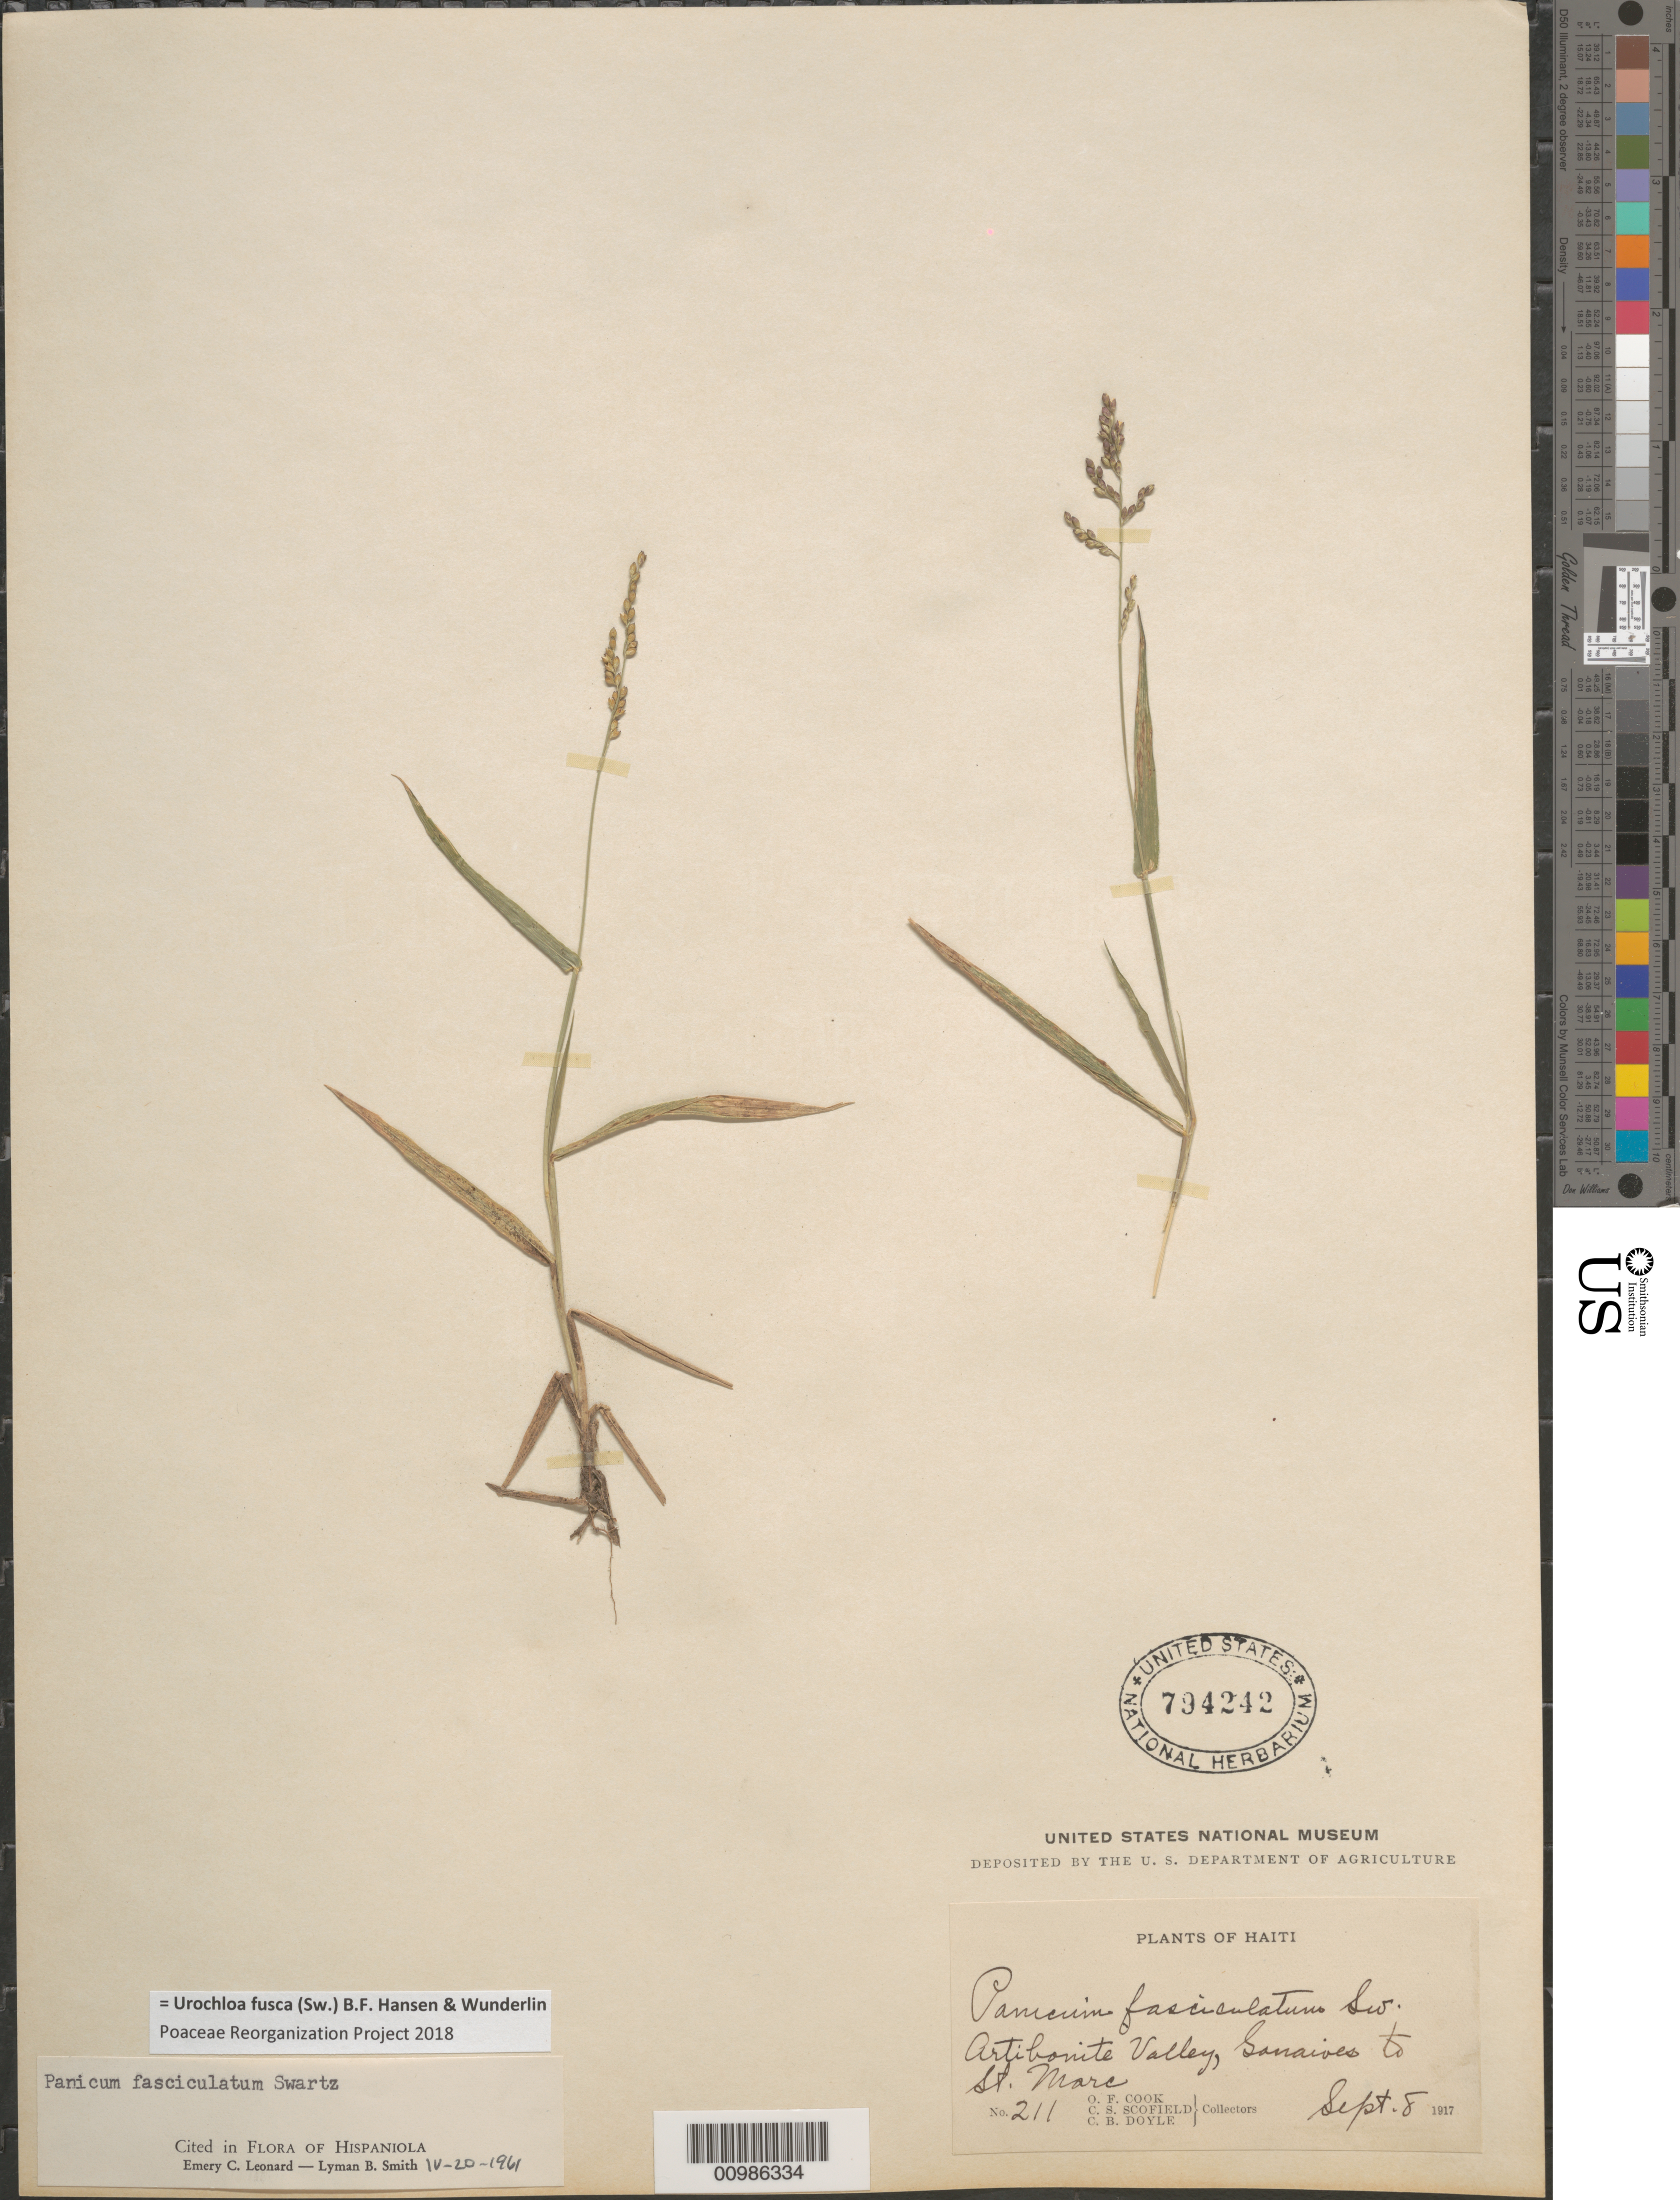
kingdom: Plantae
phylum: Tracheophyta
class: Liliopsida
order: Poales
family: Poaceae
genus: Brachiaria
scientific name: Brachiaria fasciculata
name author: (Sw.) Parodi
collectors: O. F. Cook, C. Scofield & C. Doyle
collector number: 211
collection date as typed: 08 Sep 1917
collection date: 1917-09-08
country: Haiti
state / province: Artibonite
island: Hispaniola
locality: Artibonite Valley, Gonaives to St. Marc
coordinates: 0 N, 0 E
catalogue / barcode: US 794242